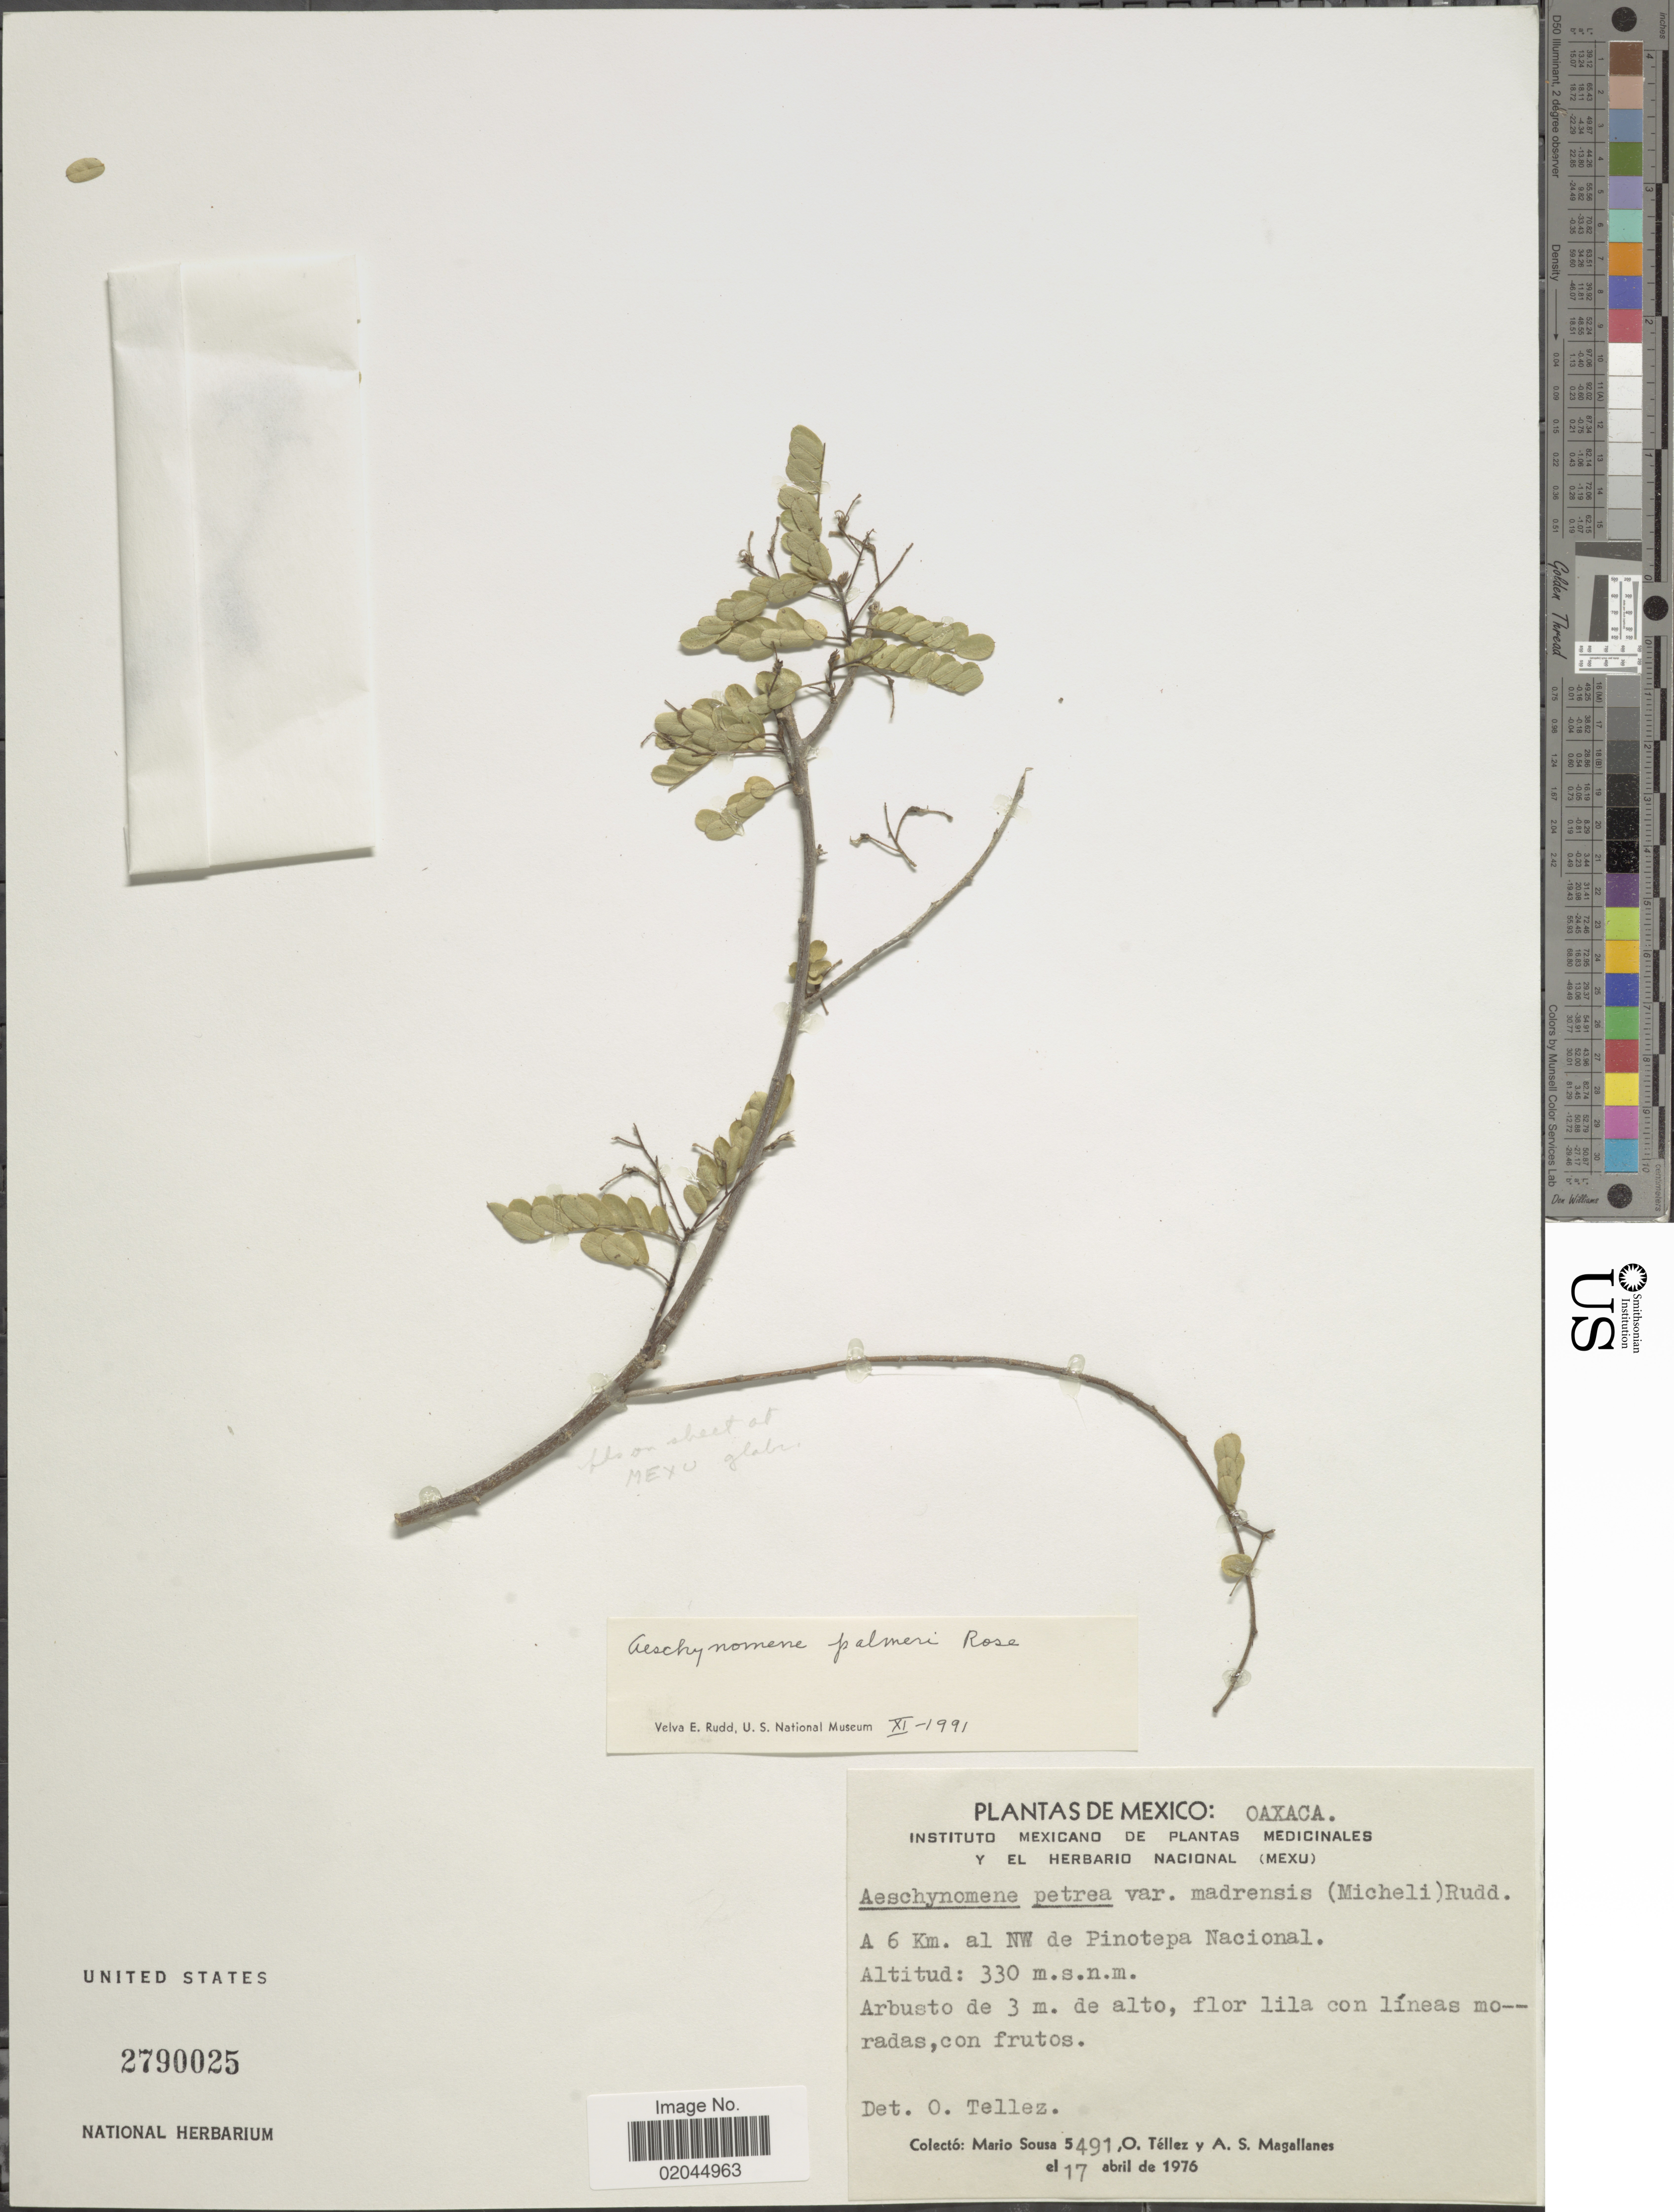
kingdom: Plantae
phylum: Tracheophyta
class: Magnoliopsida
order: Fabales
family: Fabaceae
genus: Aeschynomene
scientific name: Aeschynomene palmeri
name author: Rose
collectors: M. Sousa S., O. Tellez & A. Magallanes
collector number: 5491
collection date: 1976-04-17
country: Mexico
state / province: Oaxaca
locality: A 6 km. al NW de Pinotepa Nacional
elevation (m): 330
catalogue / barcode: US 2790025